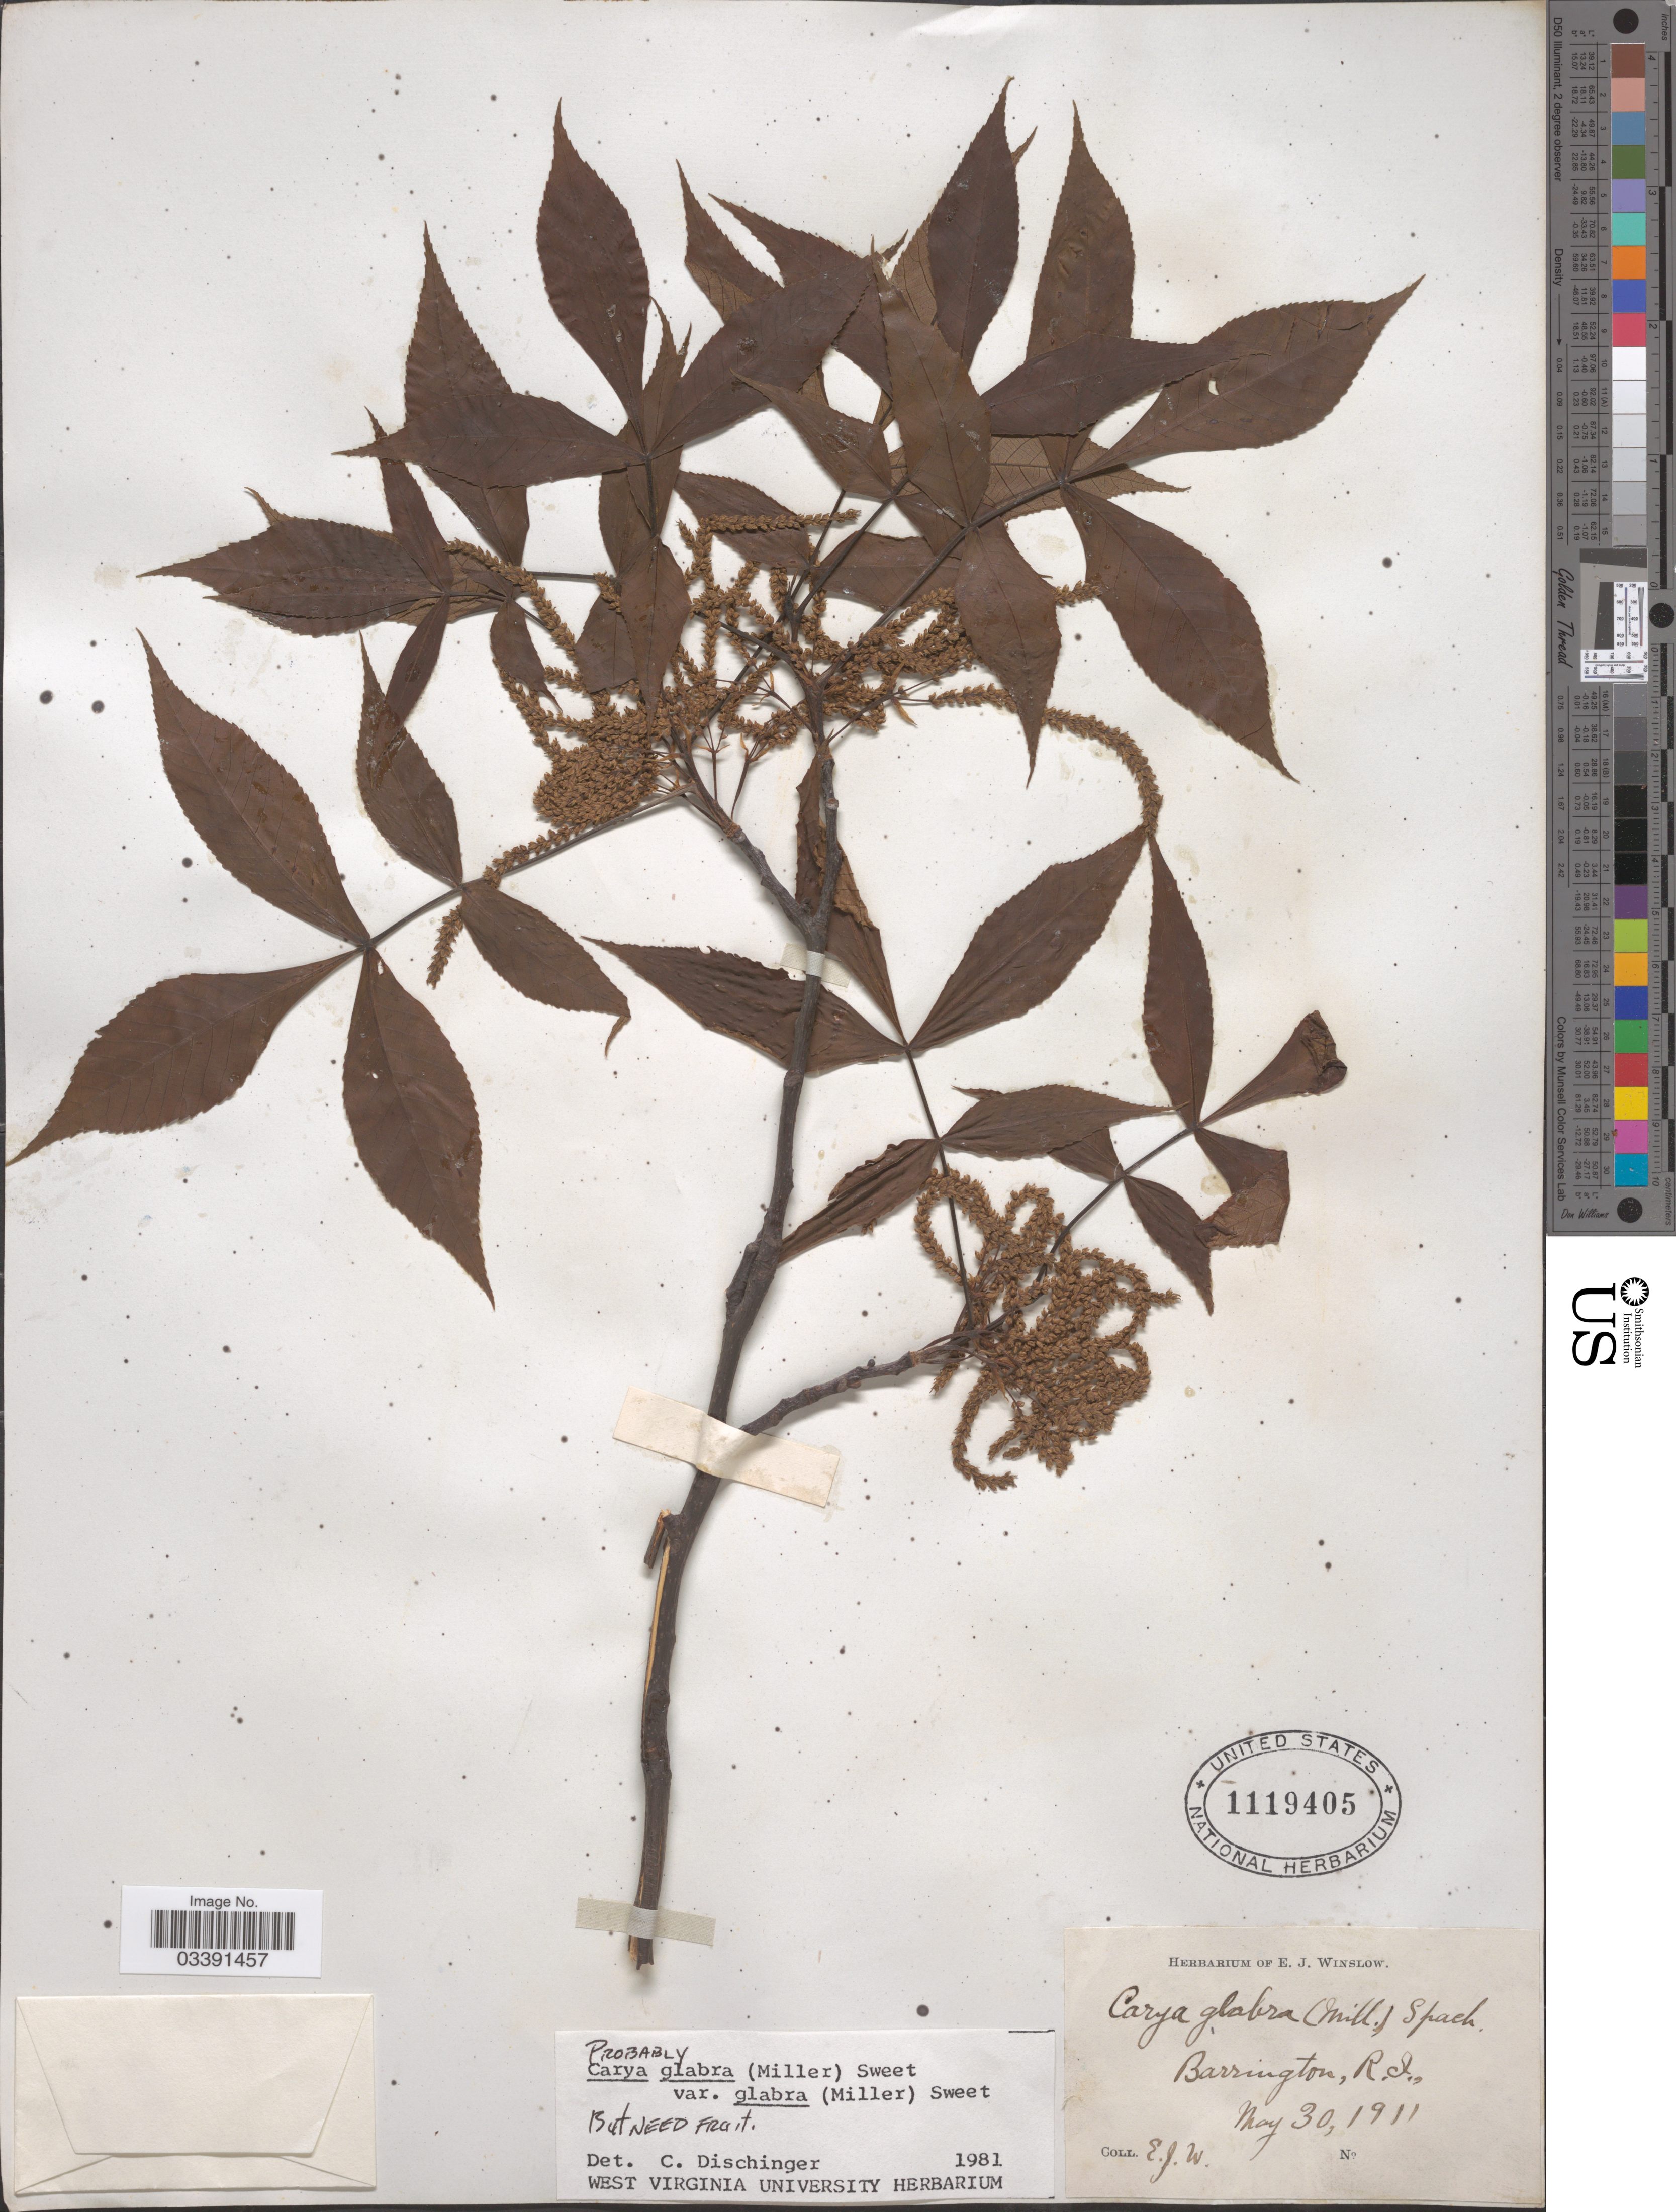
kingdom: Plantae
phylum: Tracheophyta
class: Magnoliopsida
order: Fagales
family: Juglandaceae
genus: Carya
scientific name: Carya glabra var. glabra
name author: (Mill.) Sweet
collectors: E. Winslow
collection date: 1911-05-30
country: United States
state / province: Rhode Island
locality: Barrington, R. I.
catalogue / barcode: US 1119405